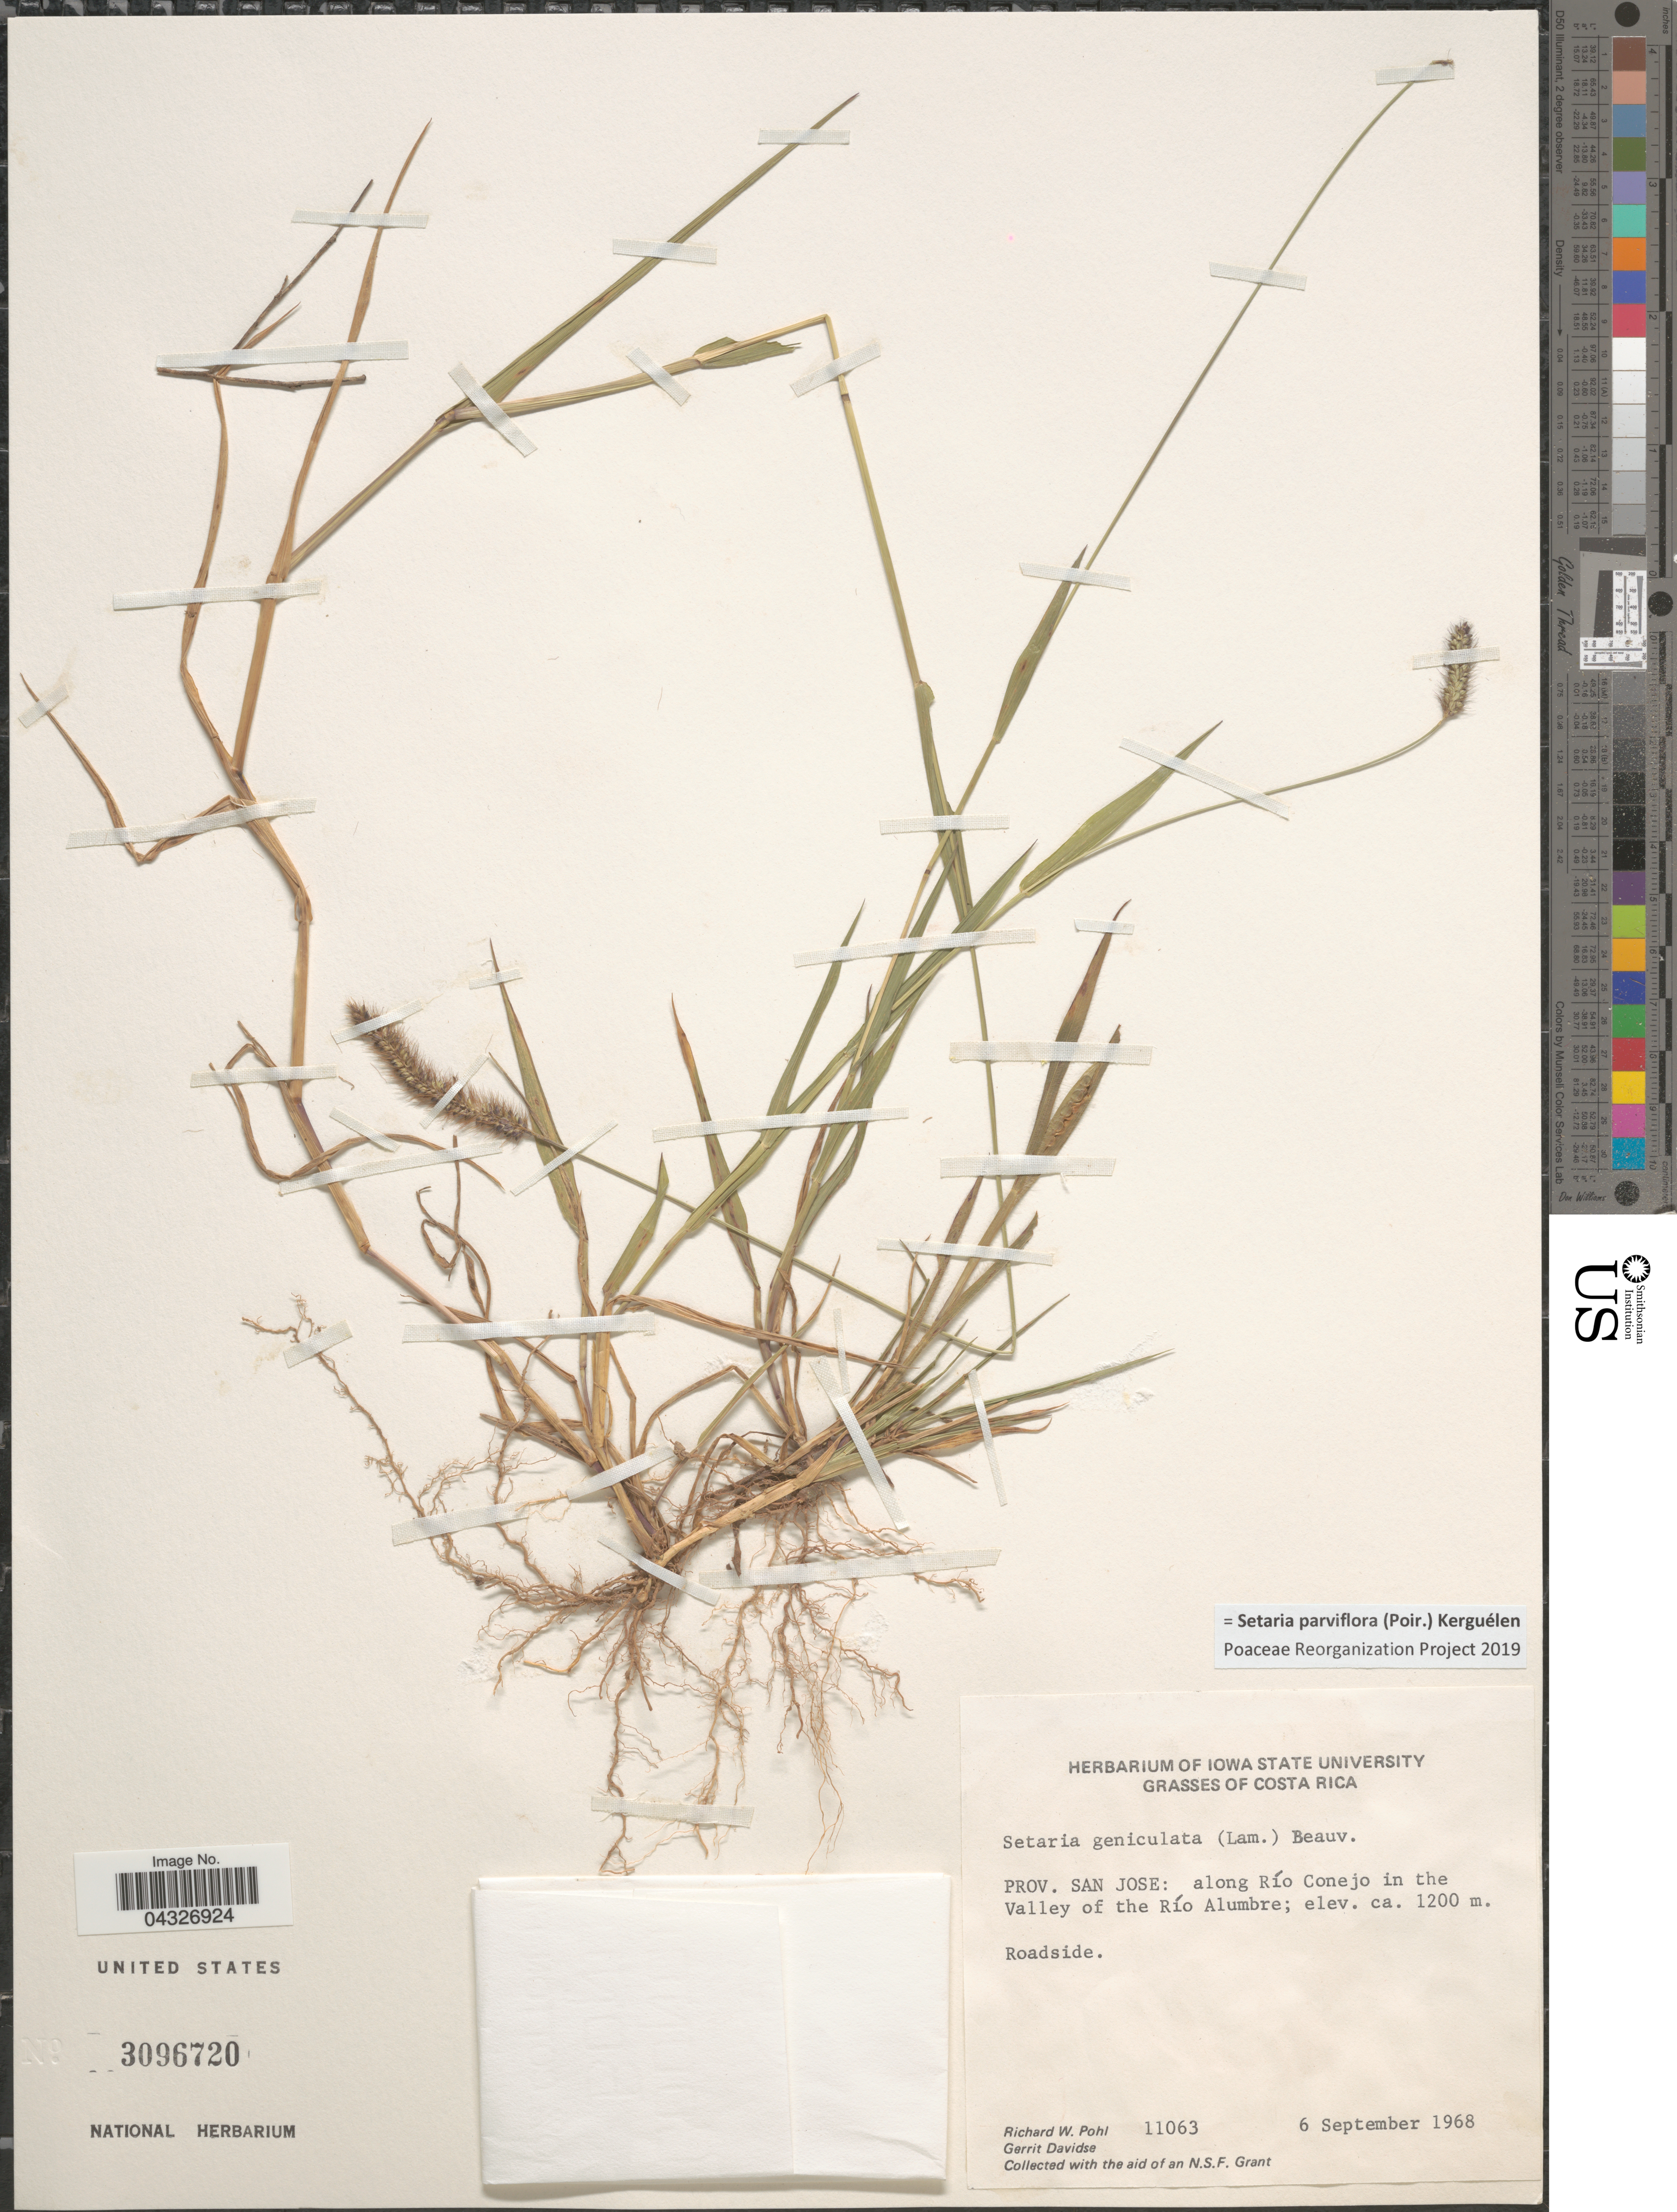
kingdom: Plantae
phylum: Tracheophyta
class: Liliopsida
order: Poales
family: Poaceae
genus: Setaria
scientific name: Setaria parviflora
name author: (Poir.) Kerguélen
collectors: R. W. Pohl & G. Davidse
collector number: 11063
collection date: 1968-09-06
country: Costa Rica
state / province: San José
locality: Along Río Conejo in the Valley of the Río Alumbre.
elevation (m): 1200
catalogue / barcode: US 3096720